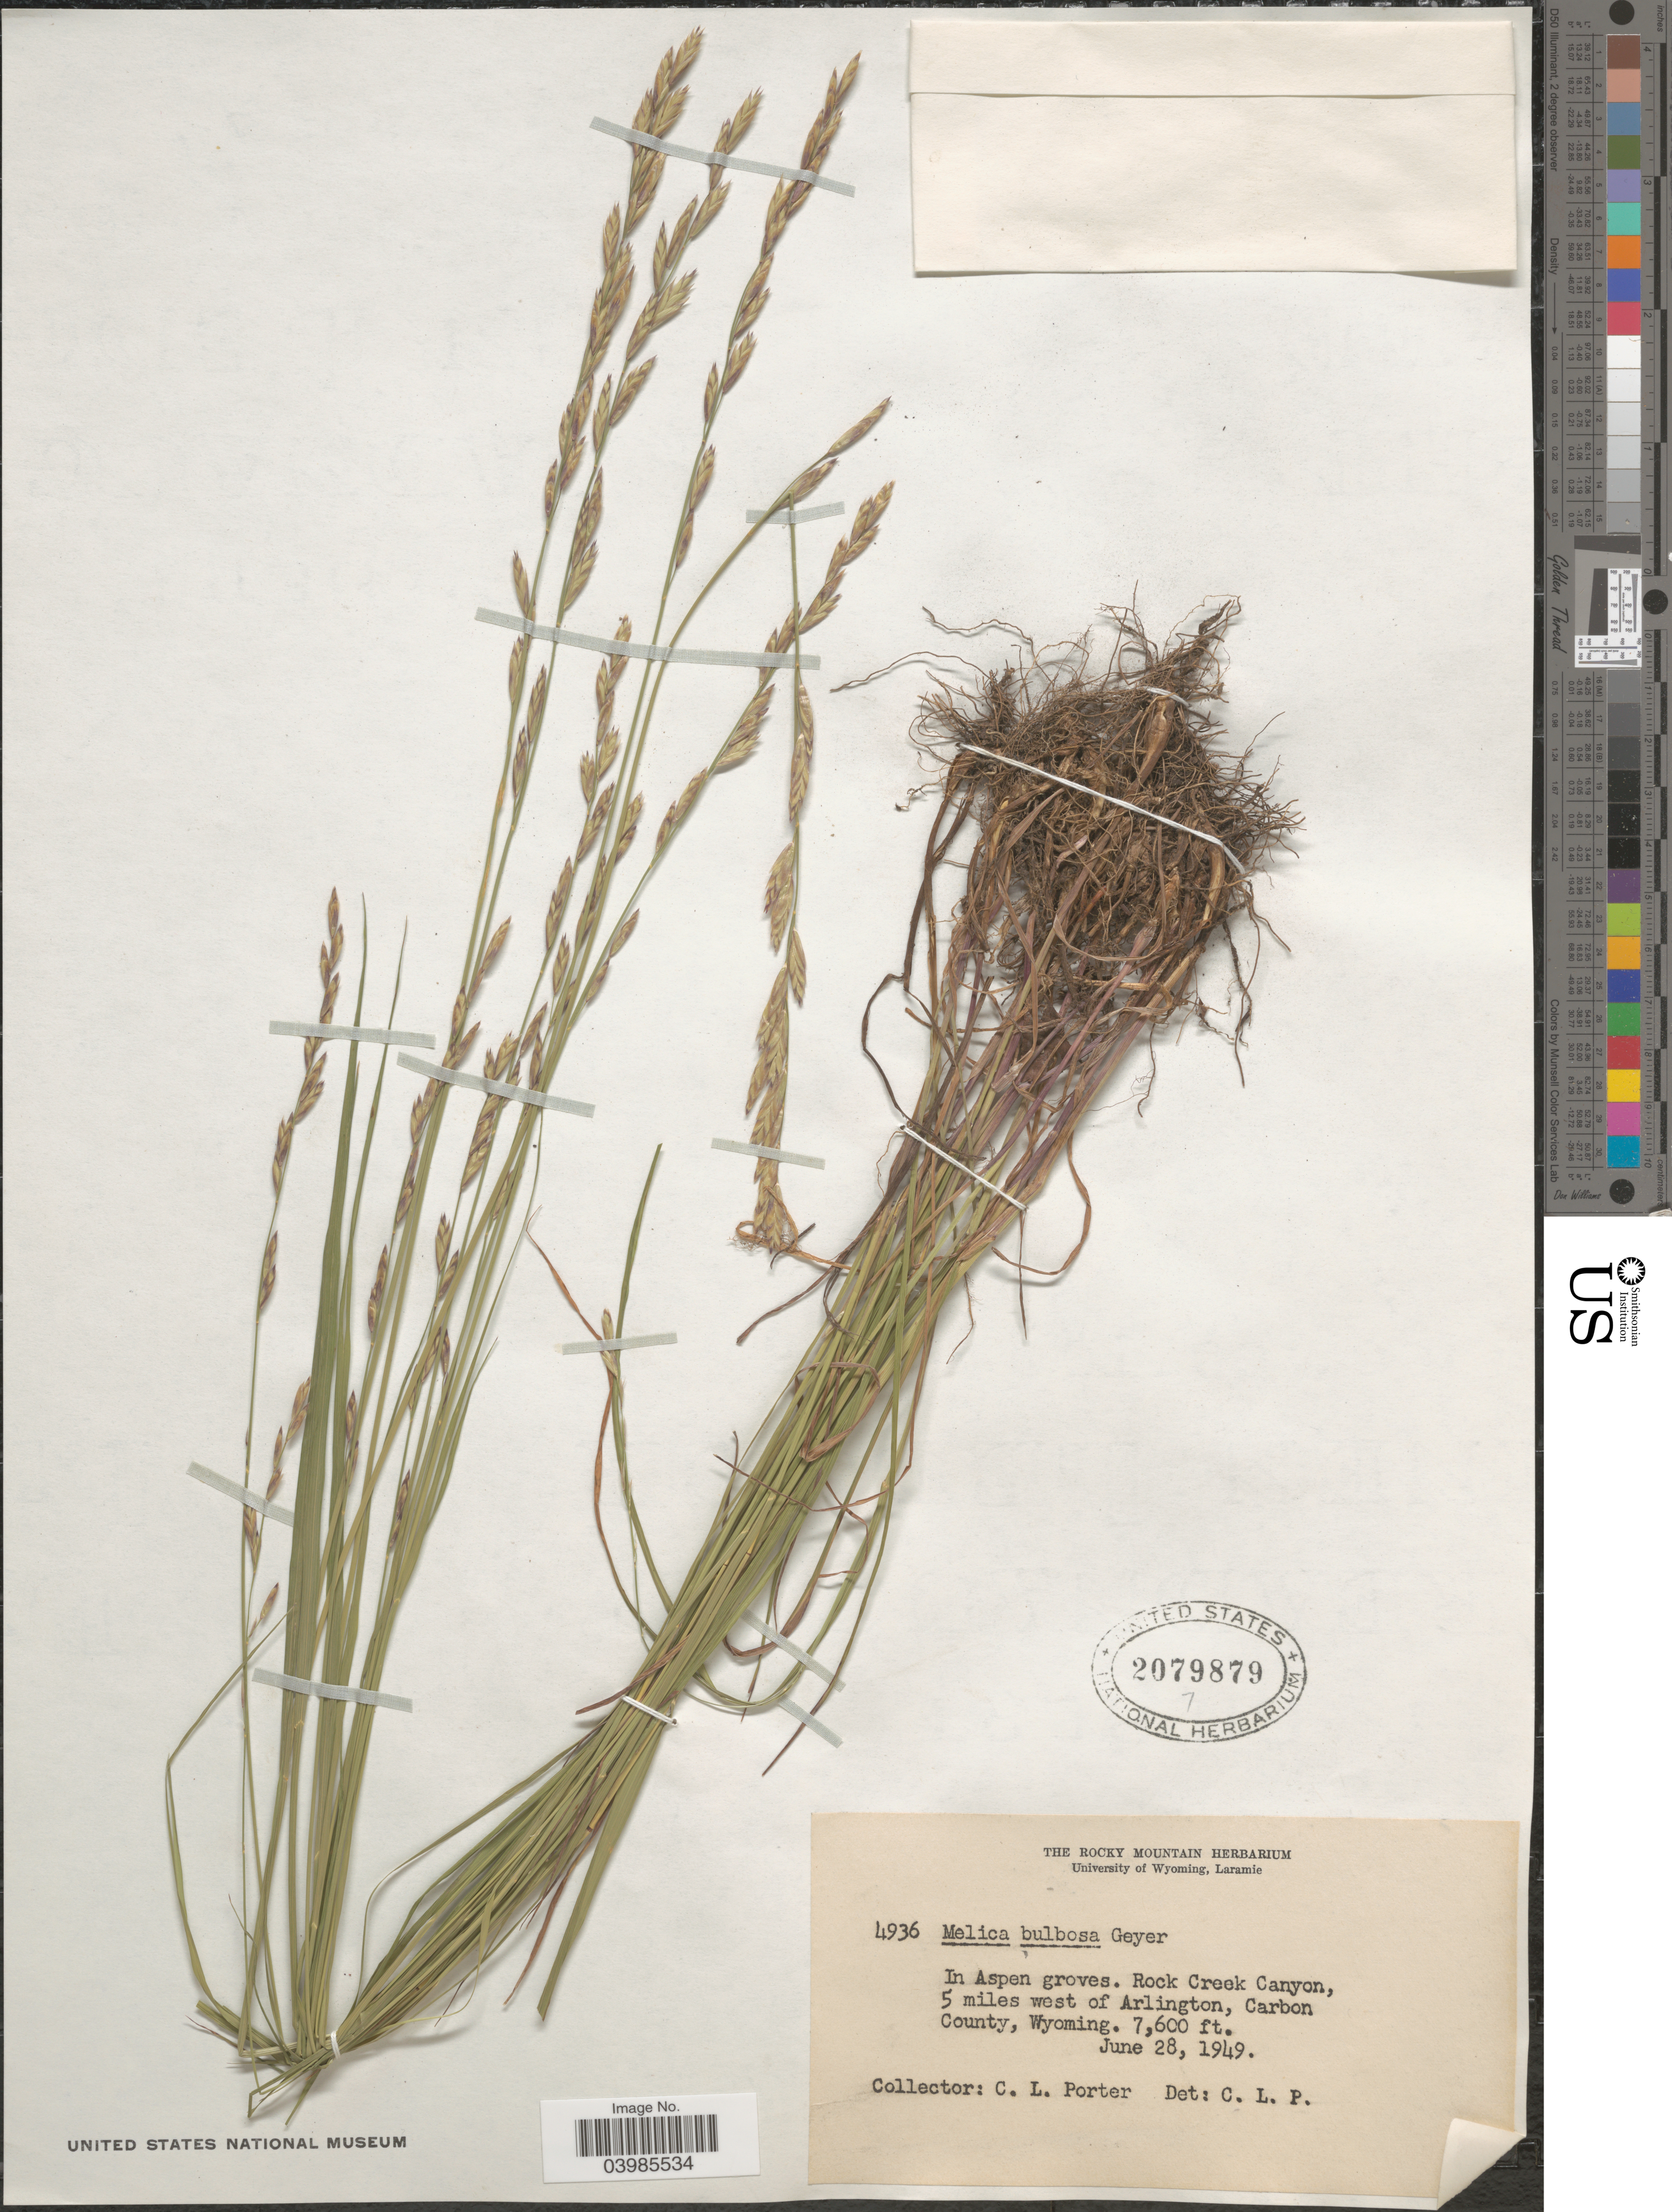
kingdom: Plantae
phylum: Tracheophyta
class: Liliopsida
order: Poales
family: Poaceae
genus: Melica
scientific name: Melica bulbosa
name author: Geyer ex Porter & J.M. Coult.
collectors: C. L. Porter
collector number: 4936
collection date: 1949-06-28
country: United States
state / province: Wyoming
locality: Rock Creek Canyon, 5 miles west of Arlington, Carbon County.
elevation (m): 2316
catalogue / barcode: US 2079879